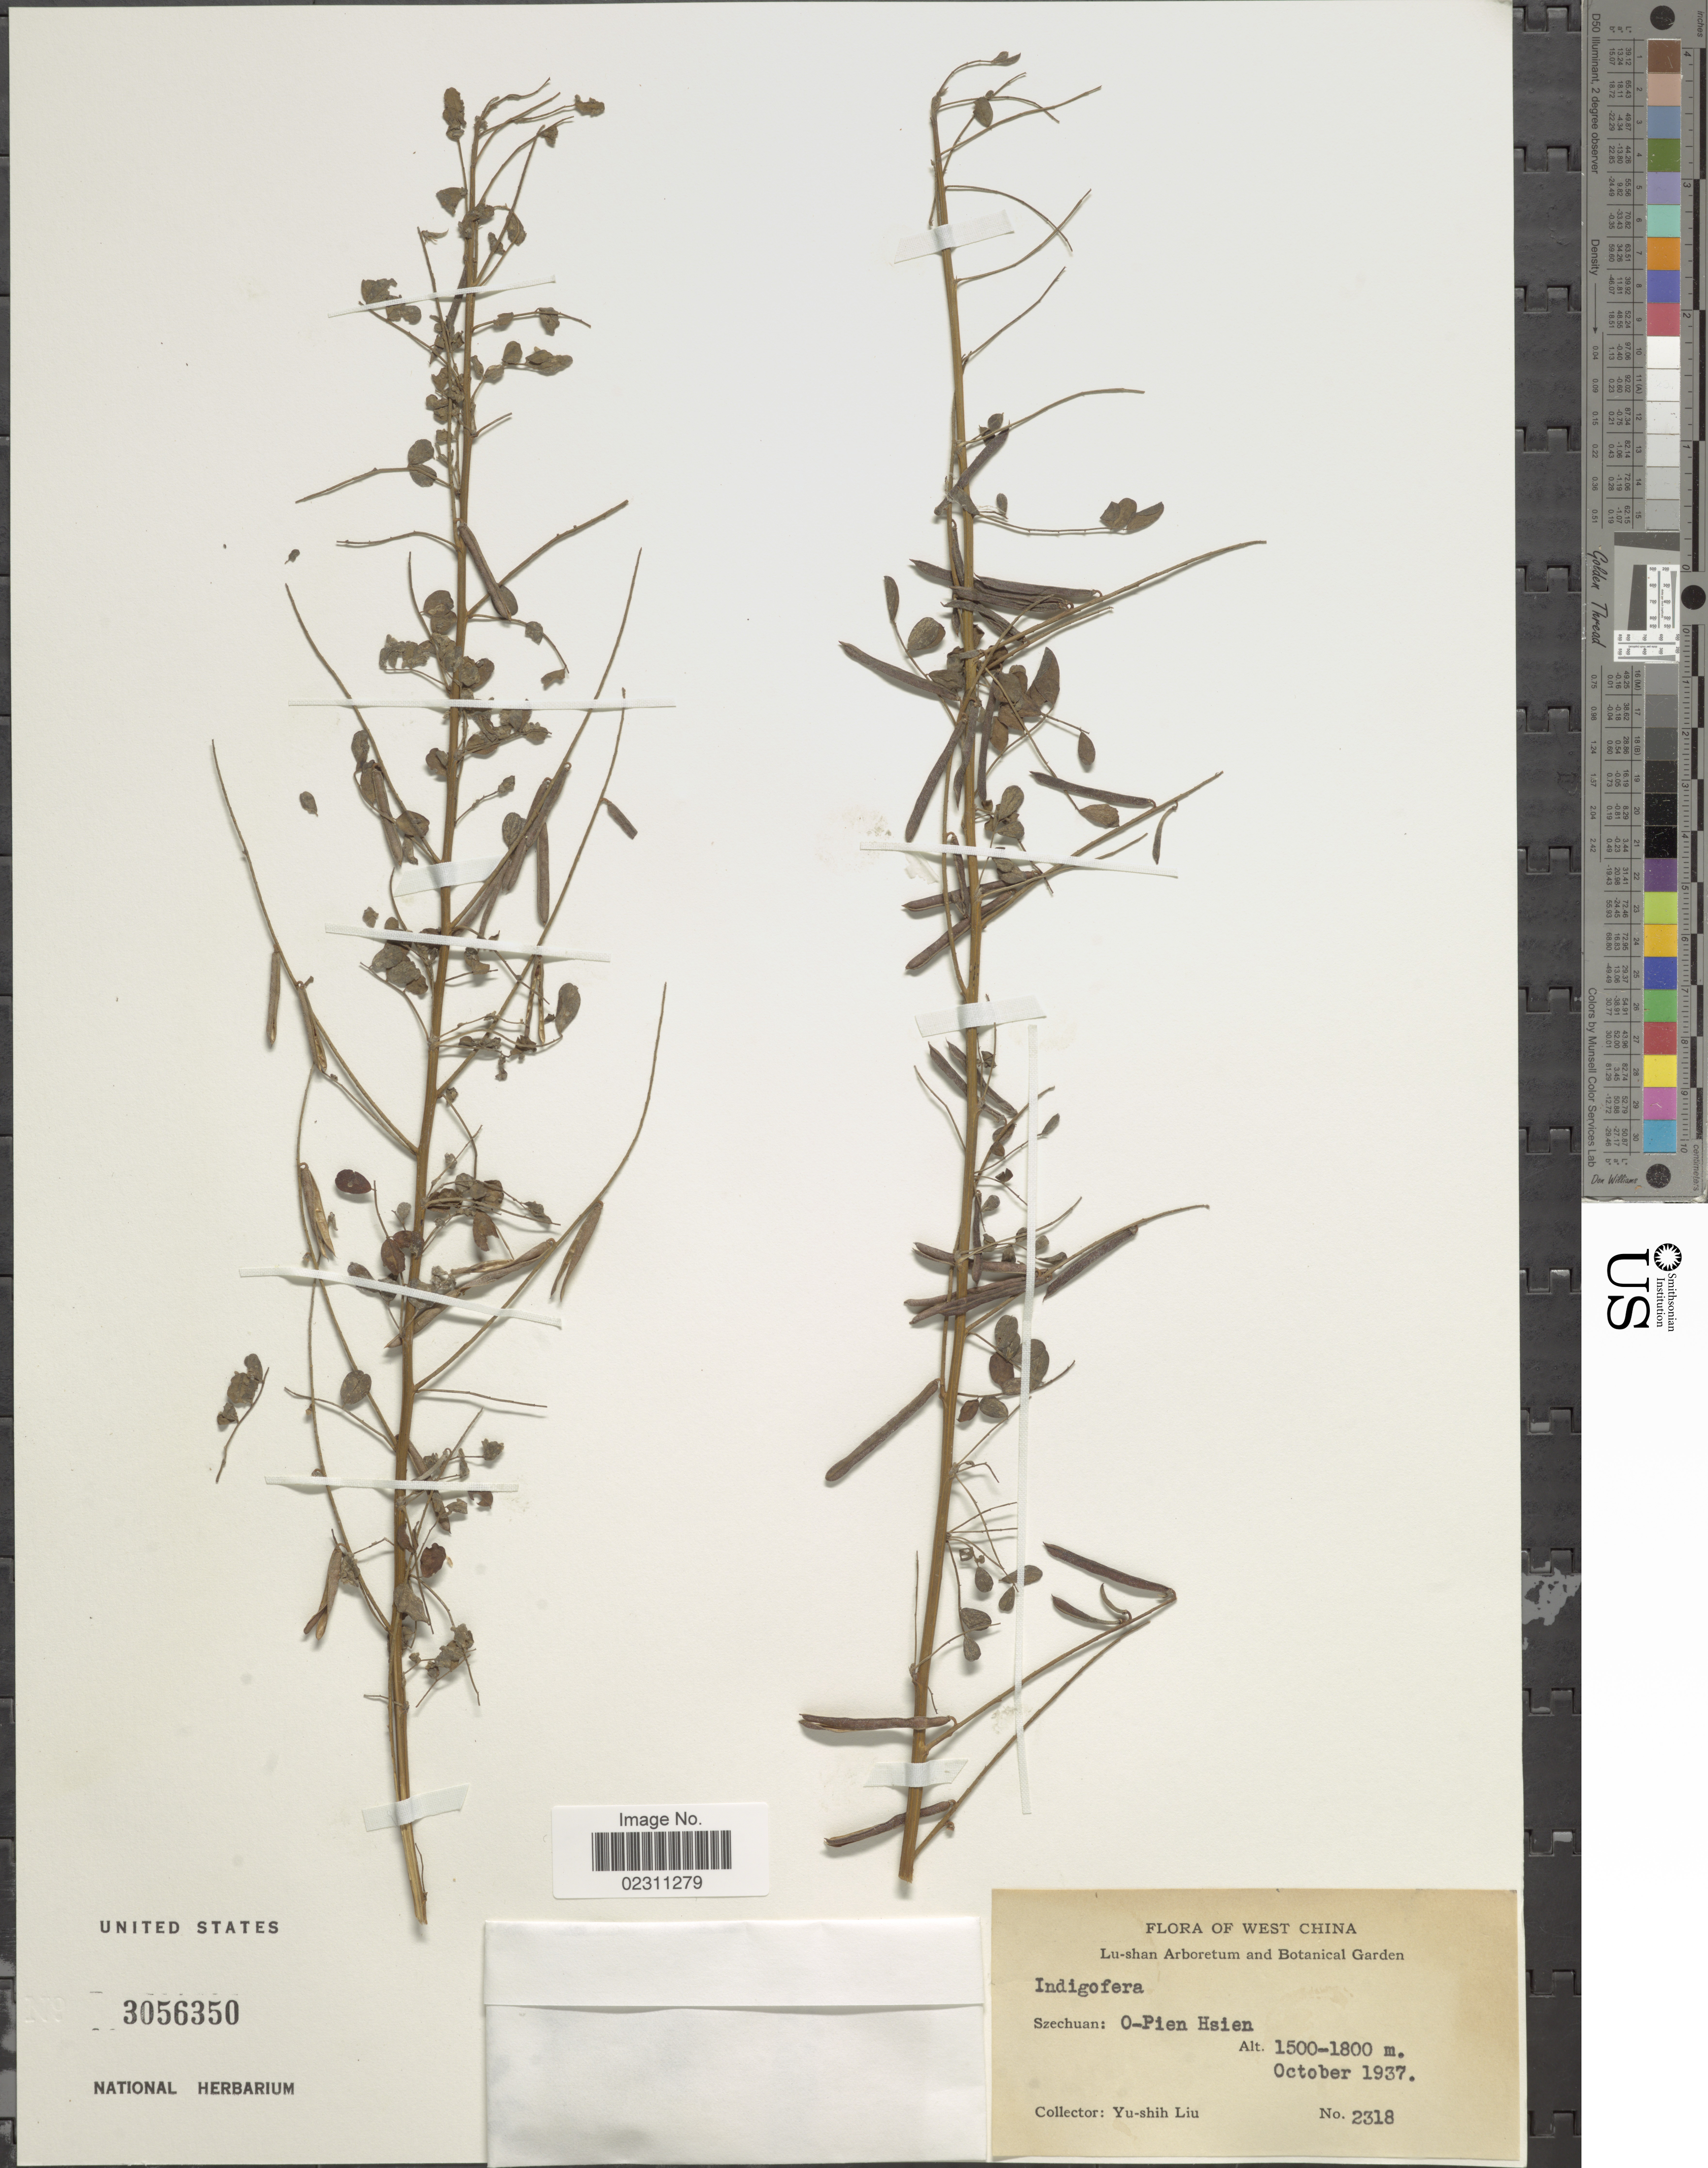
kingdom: Plantae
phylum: Tracheophyta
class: Magnoliopsida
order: Fabales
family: Fabaceae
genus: Indigofera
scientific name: Indigofera sp.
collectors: Y.-S. Liu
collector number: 2318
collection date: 1937-10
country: China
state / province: Sichuan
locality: West China. Szechuan: O-Pien Hsien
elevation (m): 1500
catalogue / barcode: US 3056350